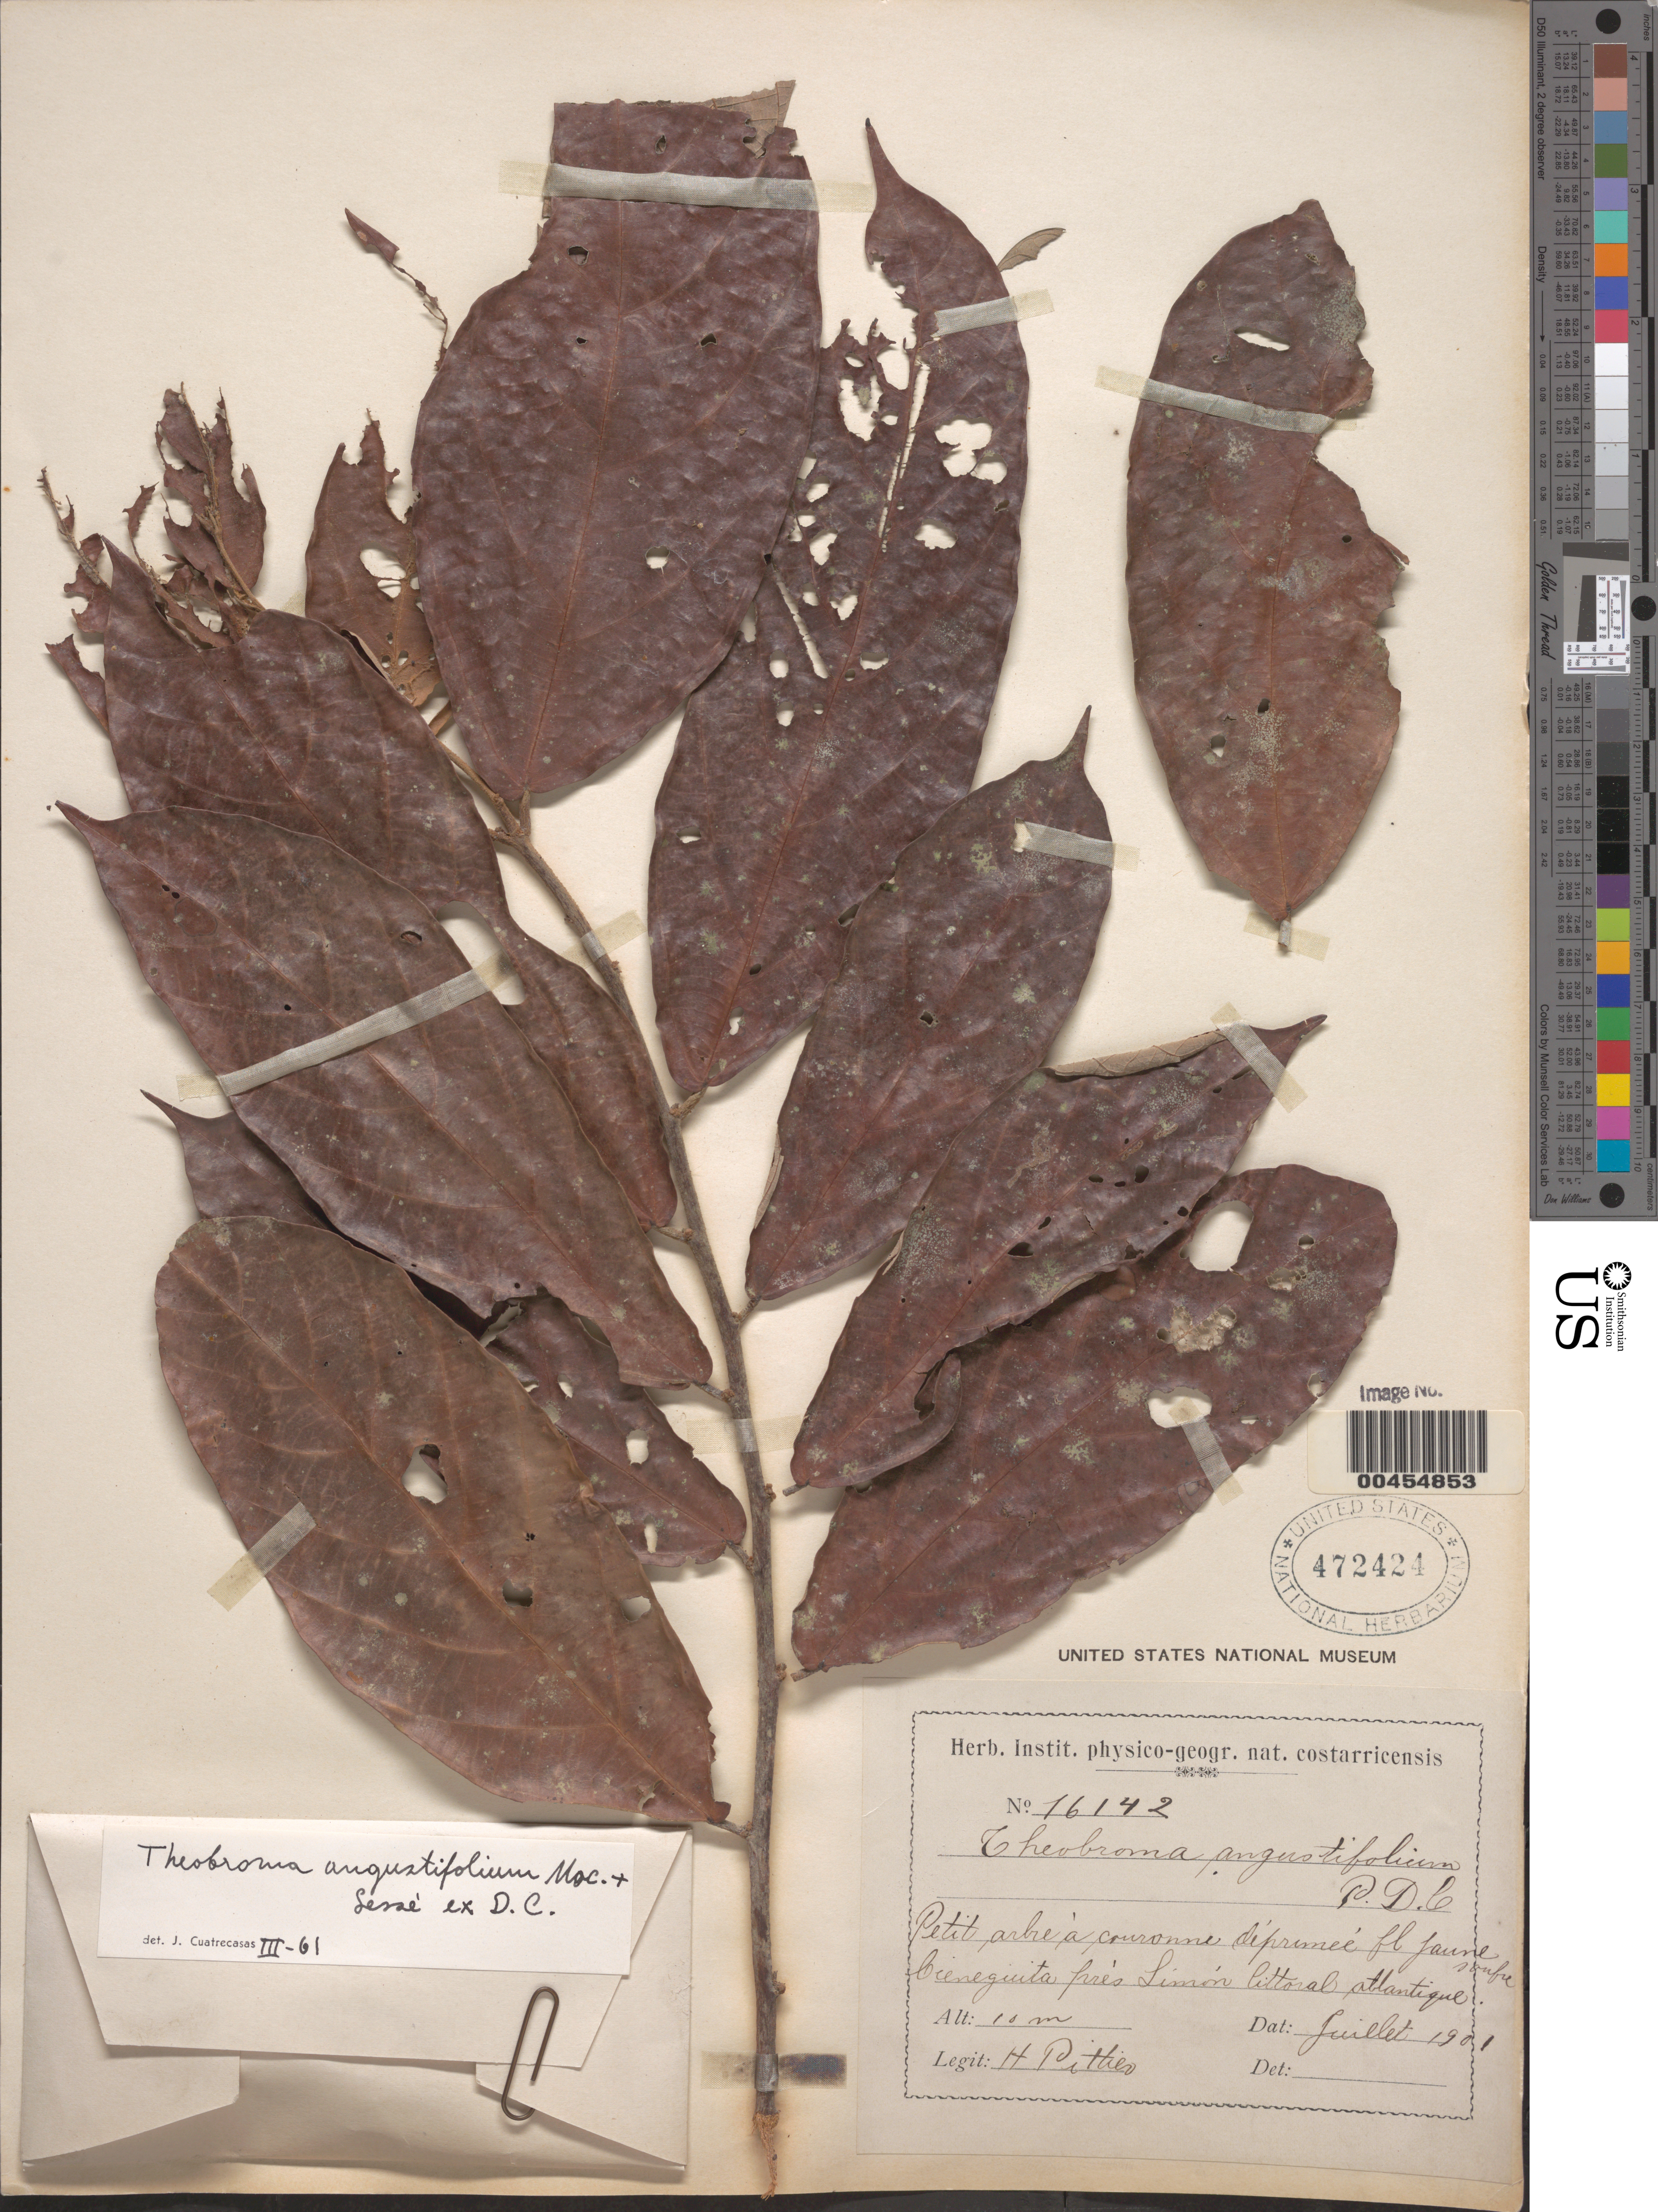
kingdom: Plantae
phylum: Tracheophyta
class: Magnoliopsida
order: Malvales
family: Malvaceae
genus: Theobroma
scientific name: Theobroma angustifolium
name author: DC.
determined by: Dorr, Laurence J., Curator (BOT), Smithsonian Institution - National Museum of Natural History (UNITED STATES)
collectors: H. F. Pittier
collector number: herb. 16142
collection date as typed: Jul 1901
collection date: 1901-07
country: Costa Rica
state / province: Limón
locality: Cieneguita près Limón, littoral atlantique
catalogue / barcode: US 472424